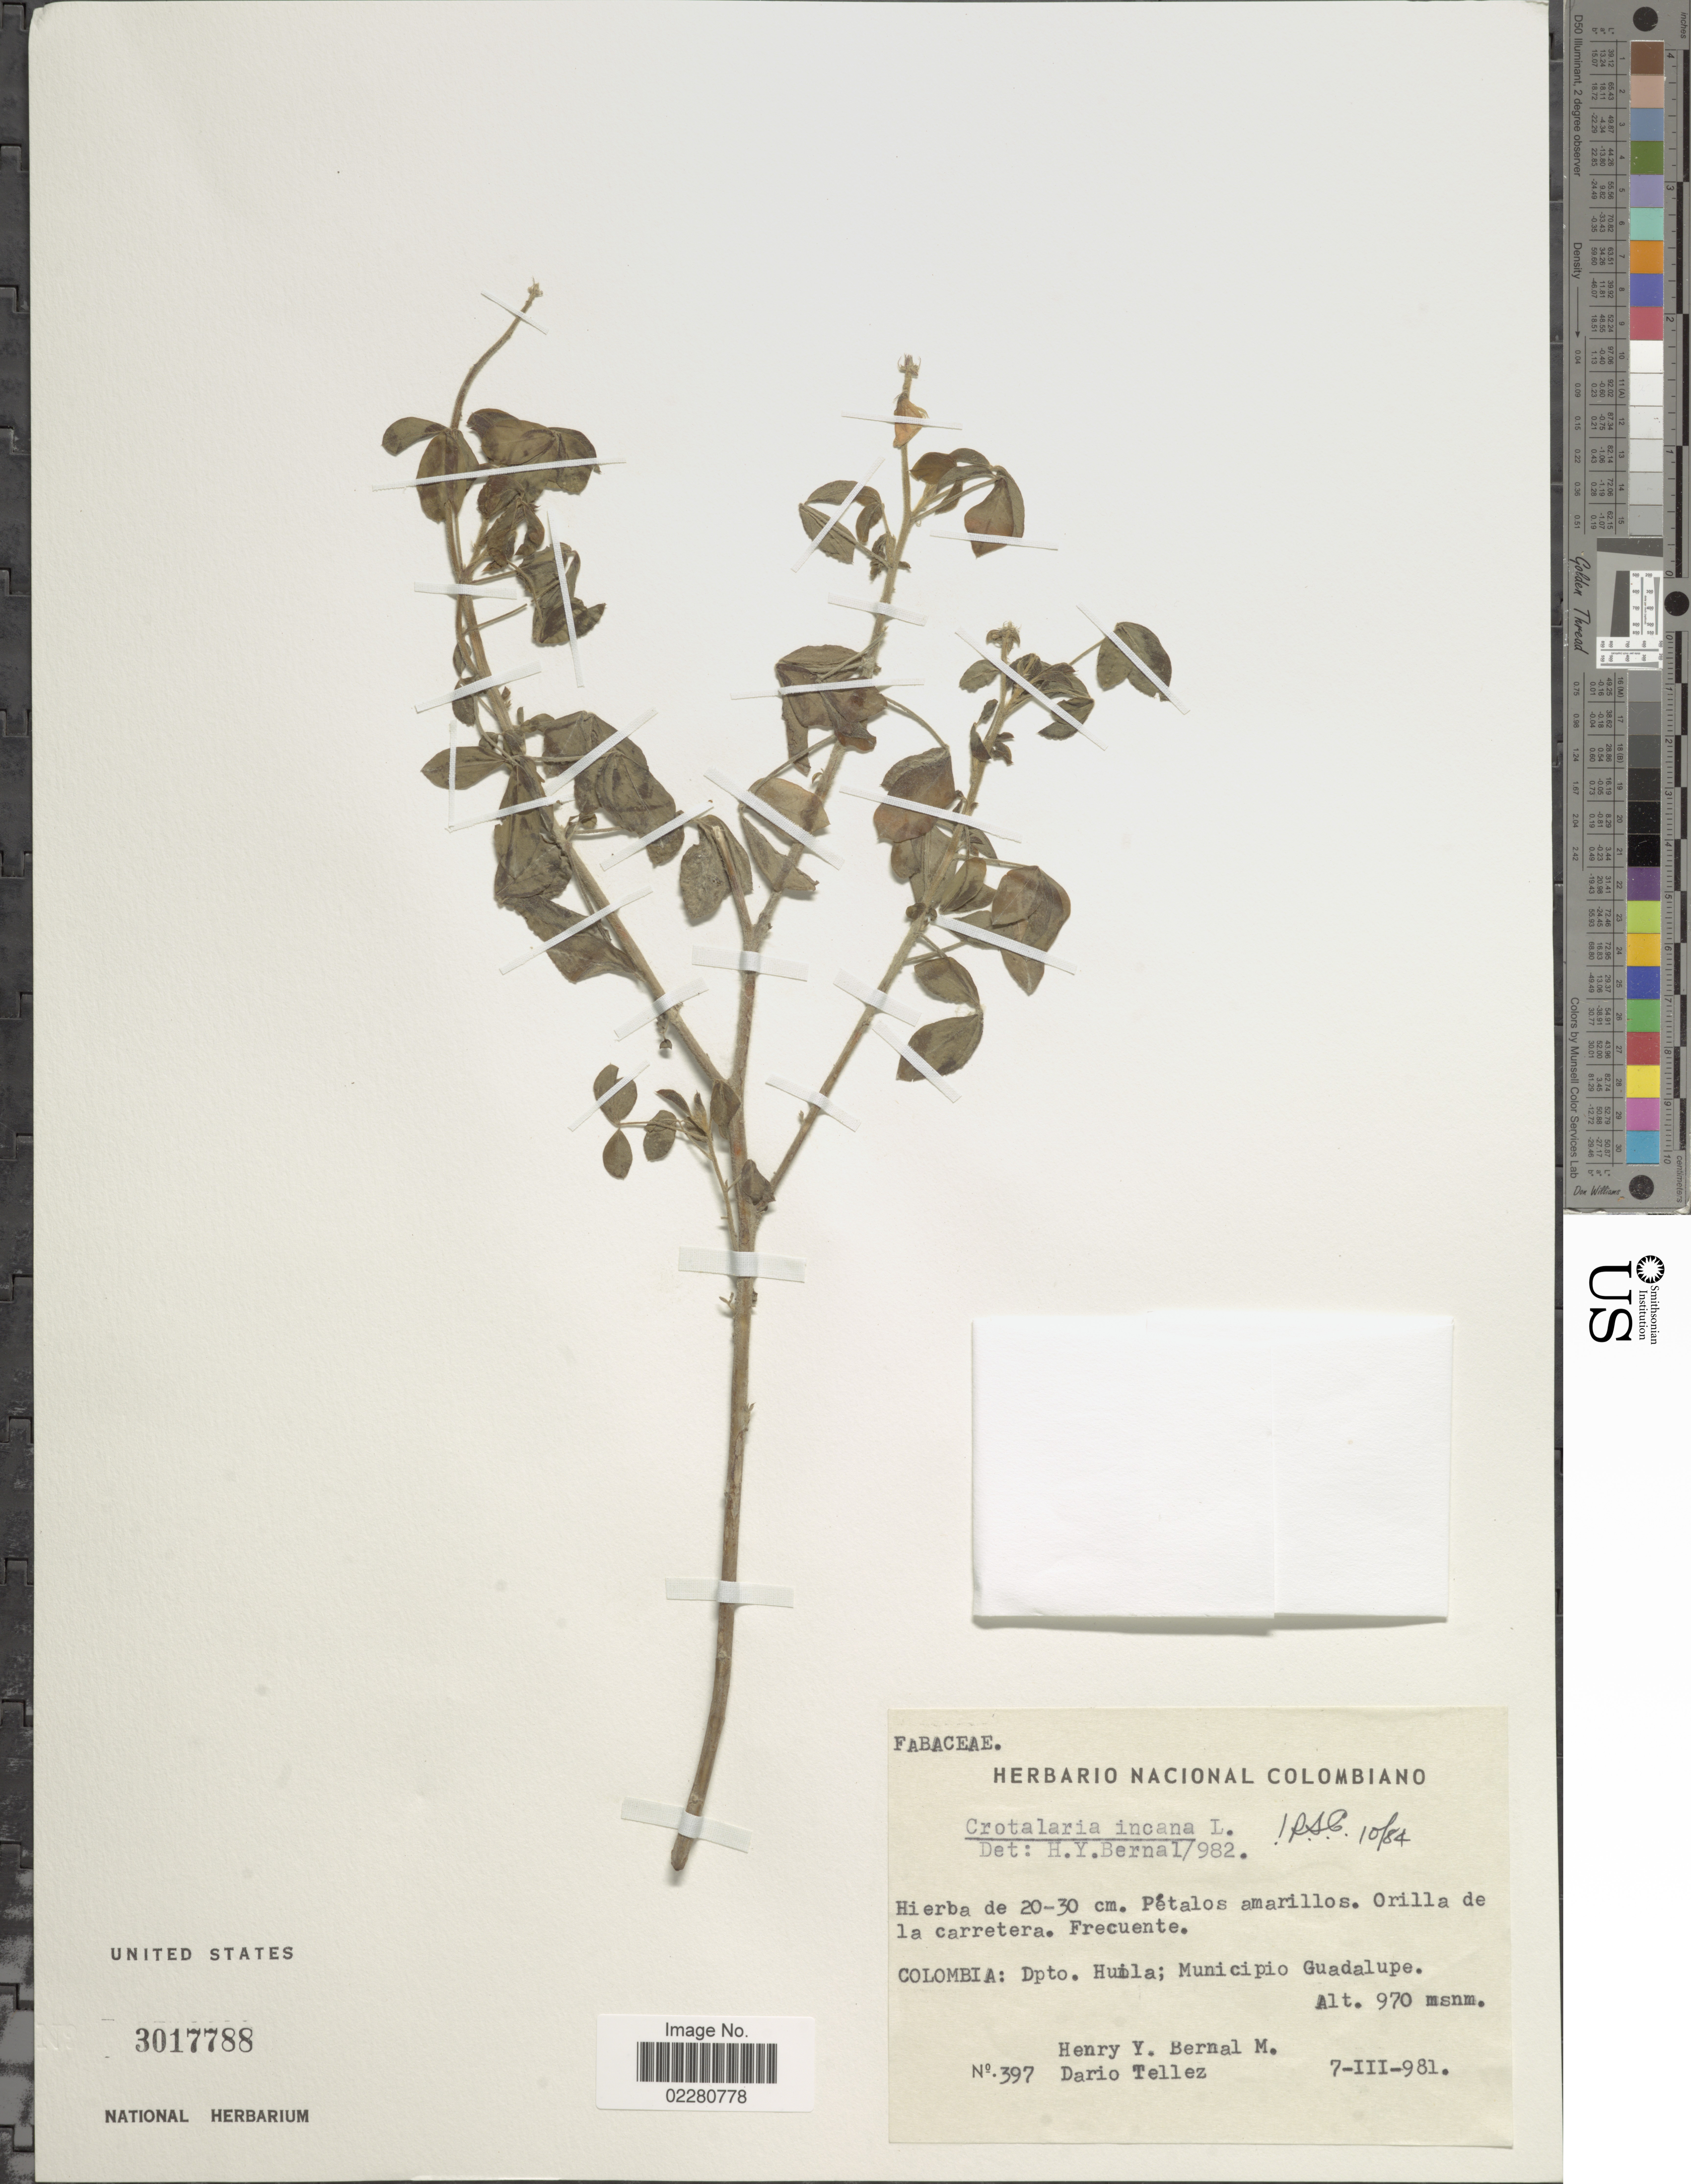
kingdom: Plantae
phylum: Tracheophyta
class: Magnoliopsida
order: Fabales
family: Fabaceae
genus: Crotalaria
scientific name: Crotalaria incana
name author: L.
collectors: H. Y. Bernal & D. Tellez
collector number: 397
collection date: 1981-03-07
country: Colombia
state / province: Huila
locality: Colombia: Dpto. Huila; Municipio Guadalupe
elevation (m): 970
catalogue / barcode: US 3017788